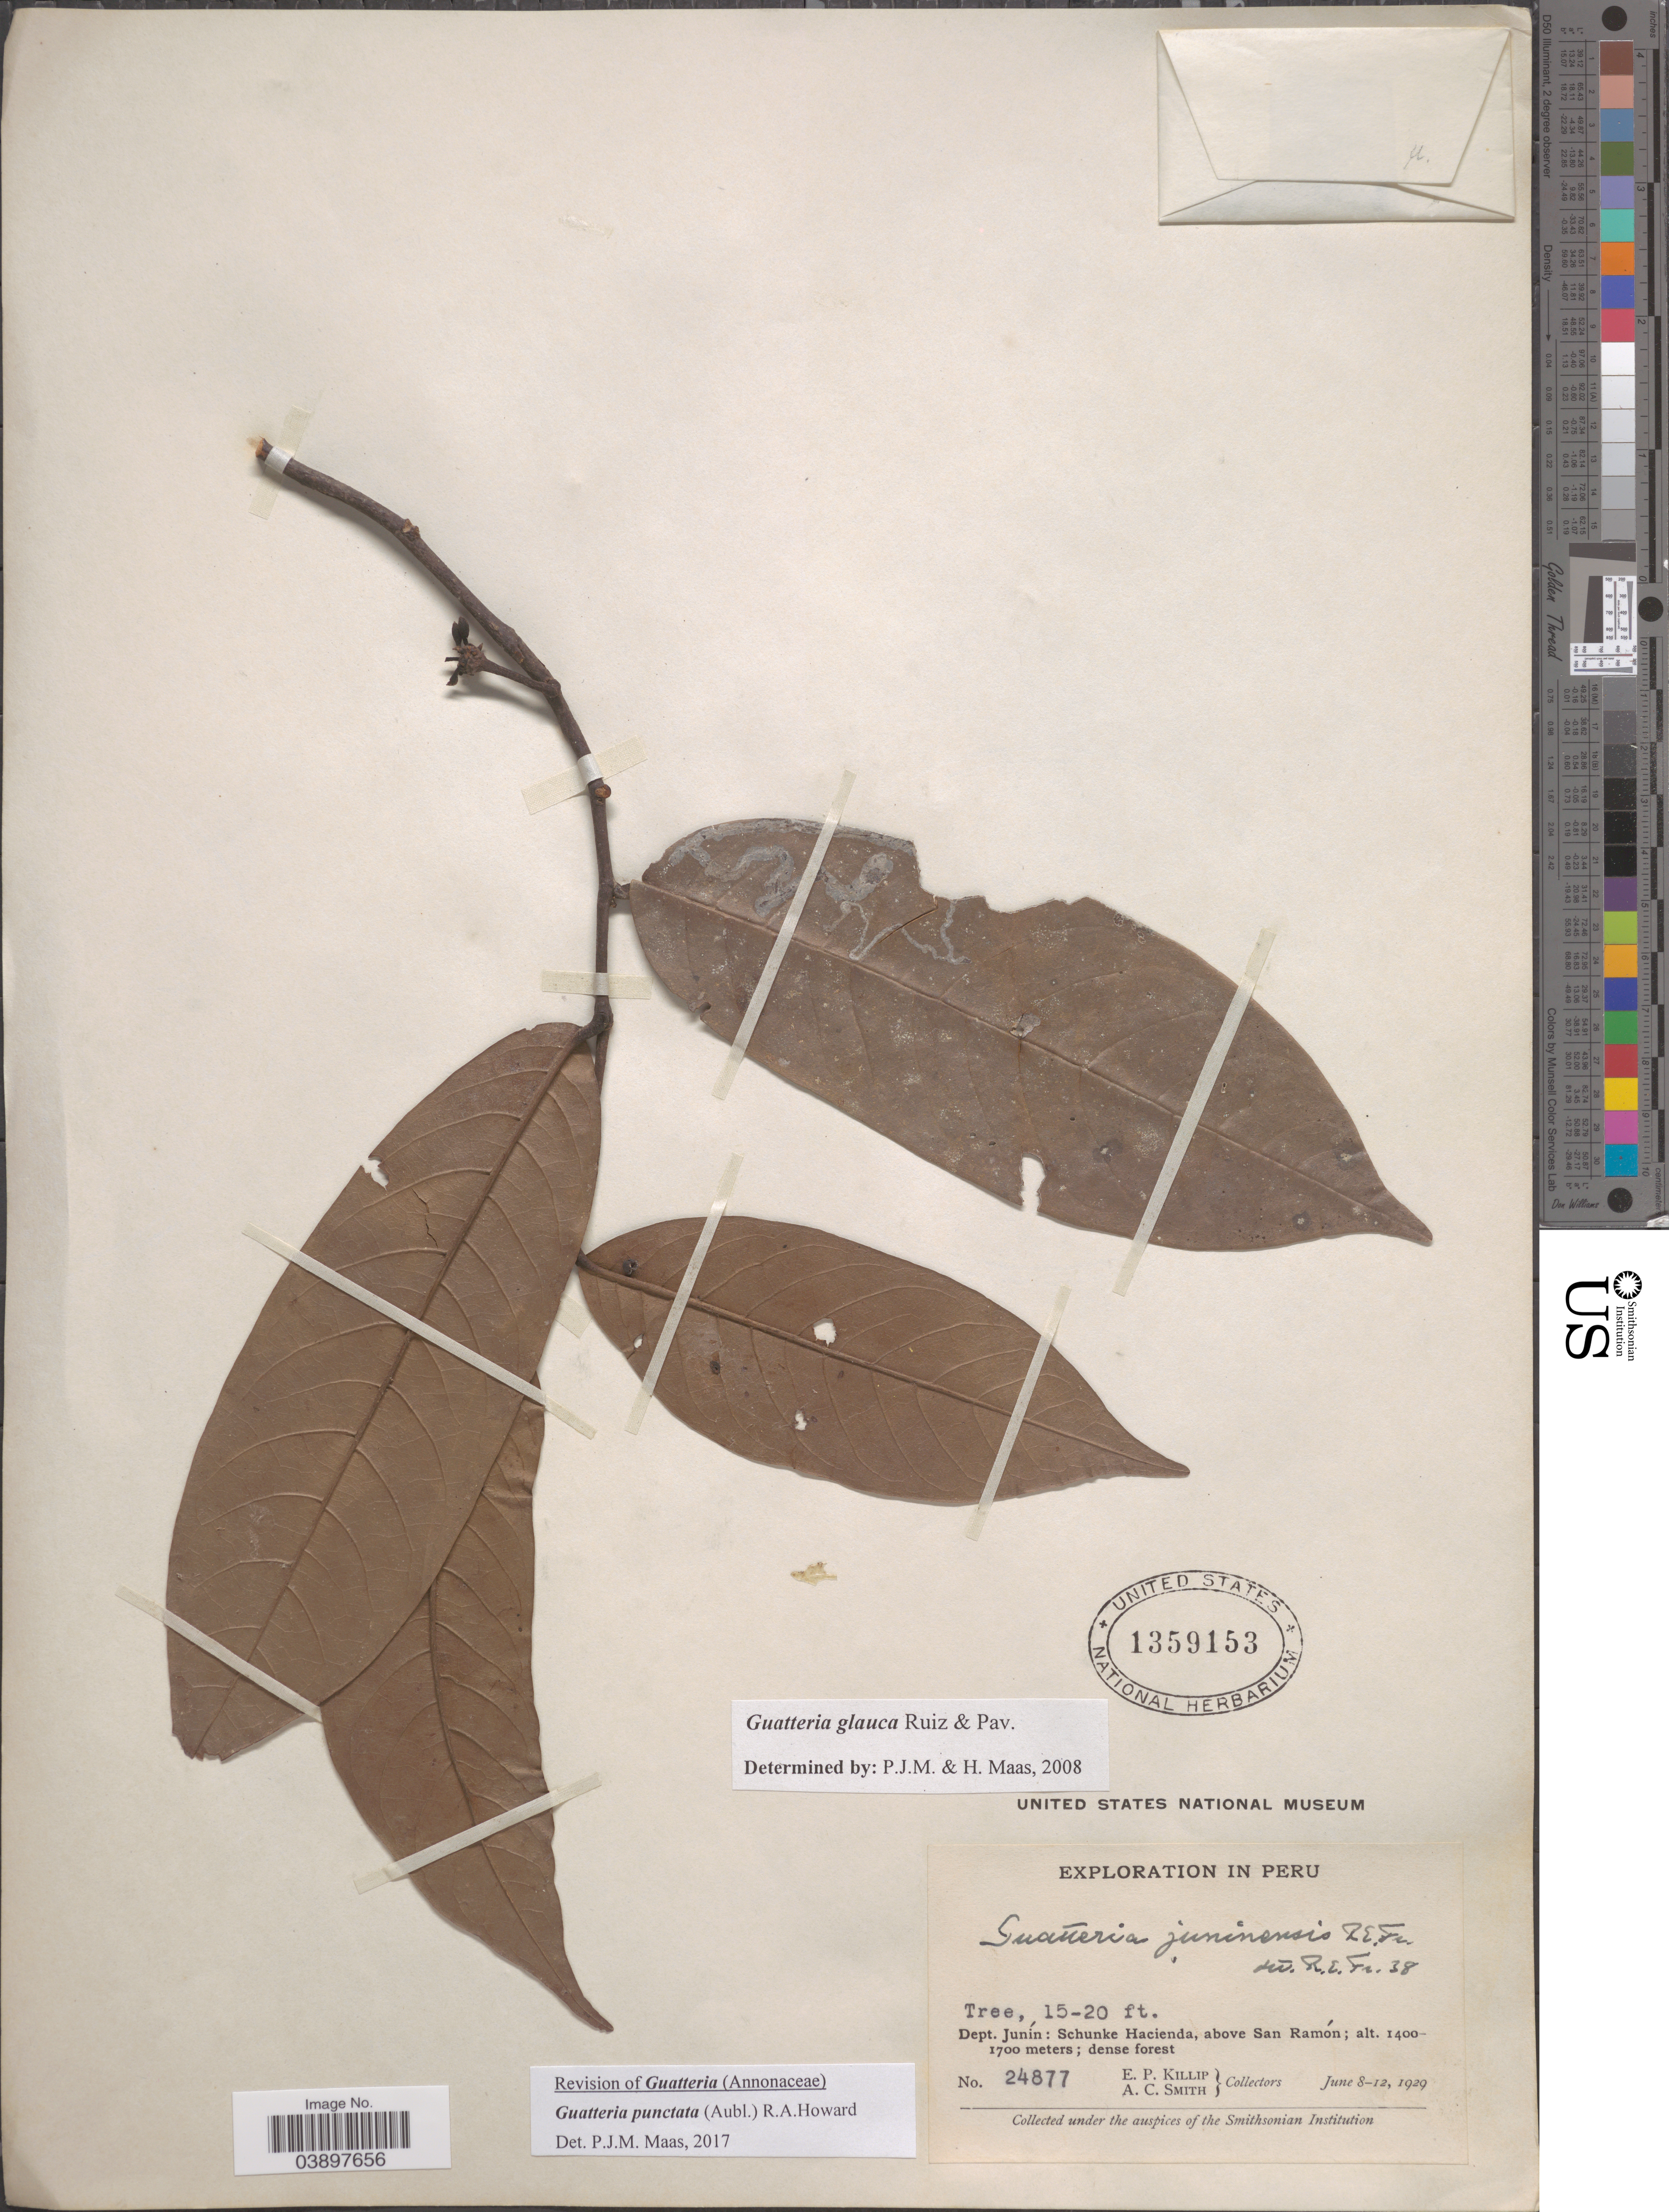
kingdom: Plantae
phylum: Tracheophyta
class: Magnoliopsida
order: Magnoliales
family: Annonaceae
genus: Guatteria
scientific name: Guatteria punctata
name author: (Aubl.) R.A. Howard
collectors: E. P. Killip & A. C. Smith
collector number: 24877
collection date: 1929-06-08/1929-06-12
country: Peru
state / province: Junín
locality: Dept. Junín: Schunke Hacienda, above San Ramón.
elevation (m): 1400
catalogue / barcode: US 1359153